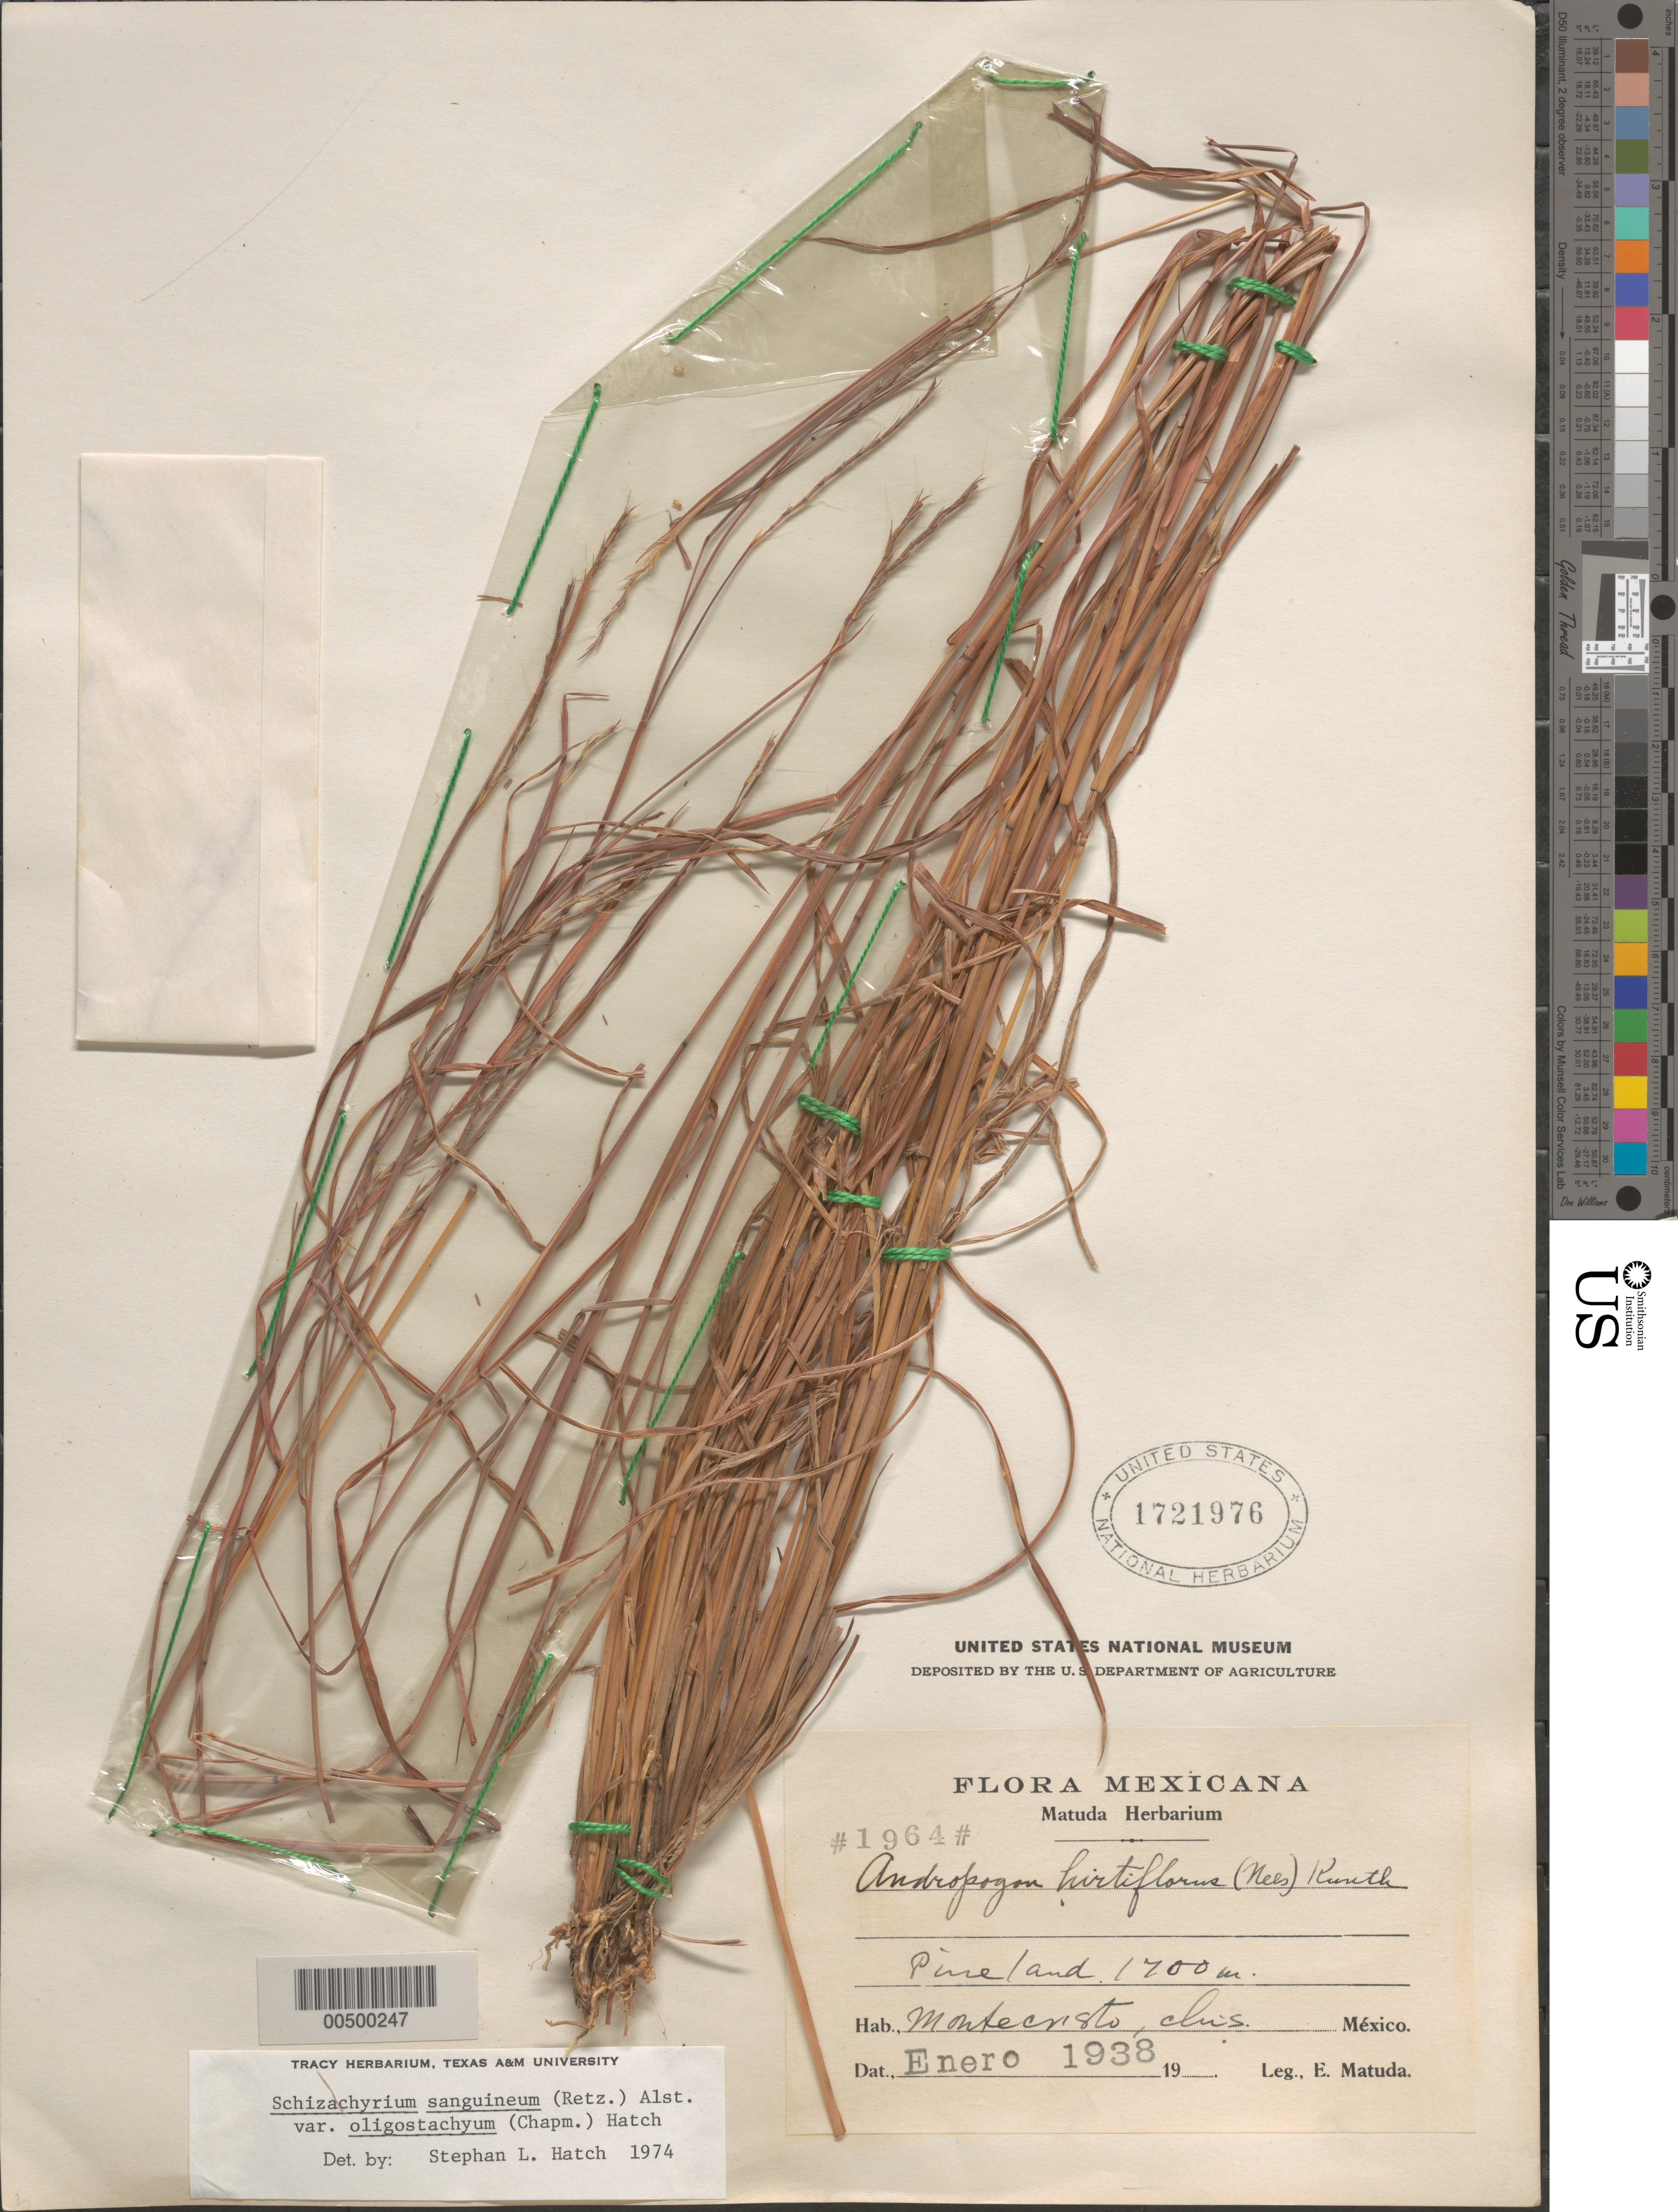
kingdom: Plantae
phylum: Tracheophyta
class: Liliopsida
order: Poales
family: Poaceae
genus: Schizachyrium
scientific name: Schizachyrium sanguineum var. oligostachyum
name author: (Chapm.) S.L. Hatch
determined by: Hatch, S. L.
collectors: E. Matuda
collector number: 1964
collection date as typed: Jan 1938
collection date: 1938-01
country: Mexico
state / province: Chiapas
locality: Montecristo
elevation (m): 1700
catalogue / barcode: US 1721976